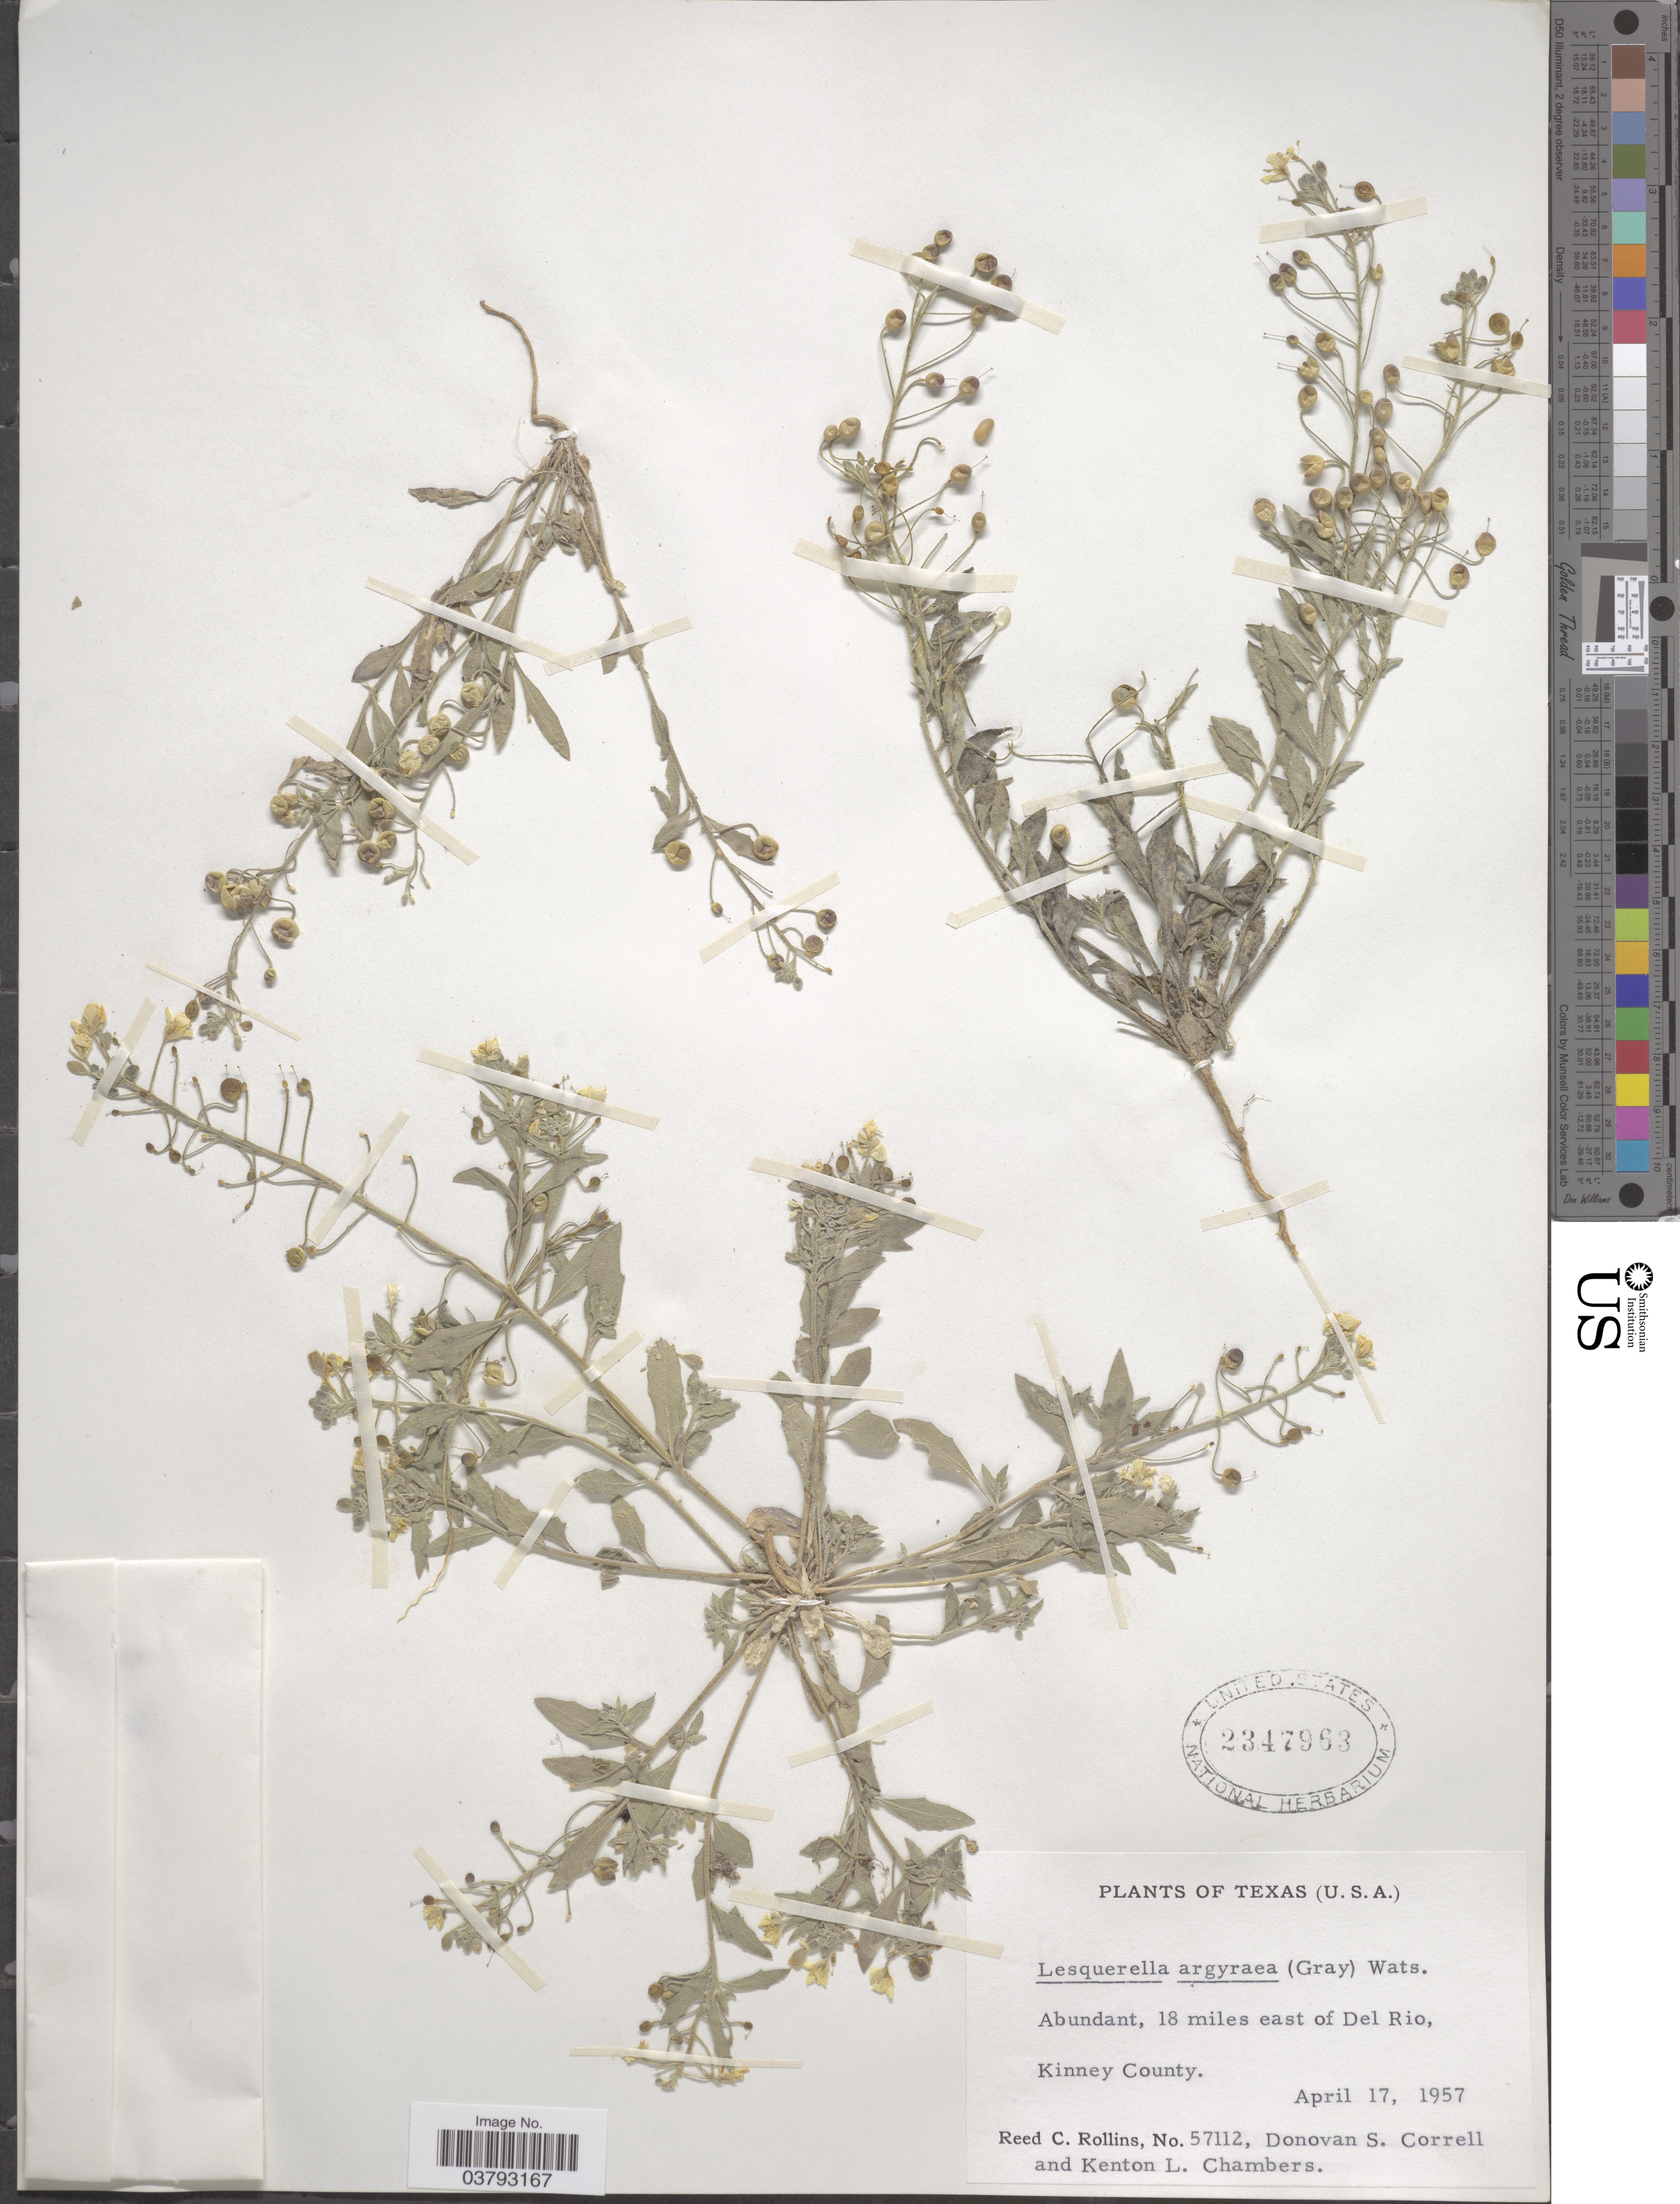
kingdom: Plantae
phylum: Tracheophyta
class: Magnoliopsida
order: Brassicales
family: Brassicaceae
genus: Lesquerella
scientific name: Lesquerella argyraea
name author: (A. Gray) S. Watson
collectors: R. C. Rollins, D. S. Correll & K. L. Chambers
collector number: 57112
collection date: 1957-04-17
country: United States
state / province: Texas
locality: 18 miles east of Del Rio, Kinney County.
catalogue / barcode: US 2347963